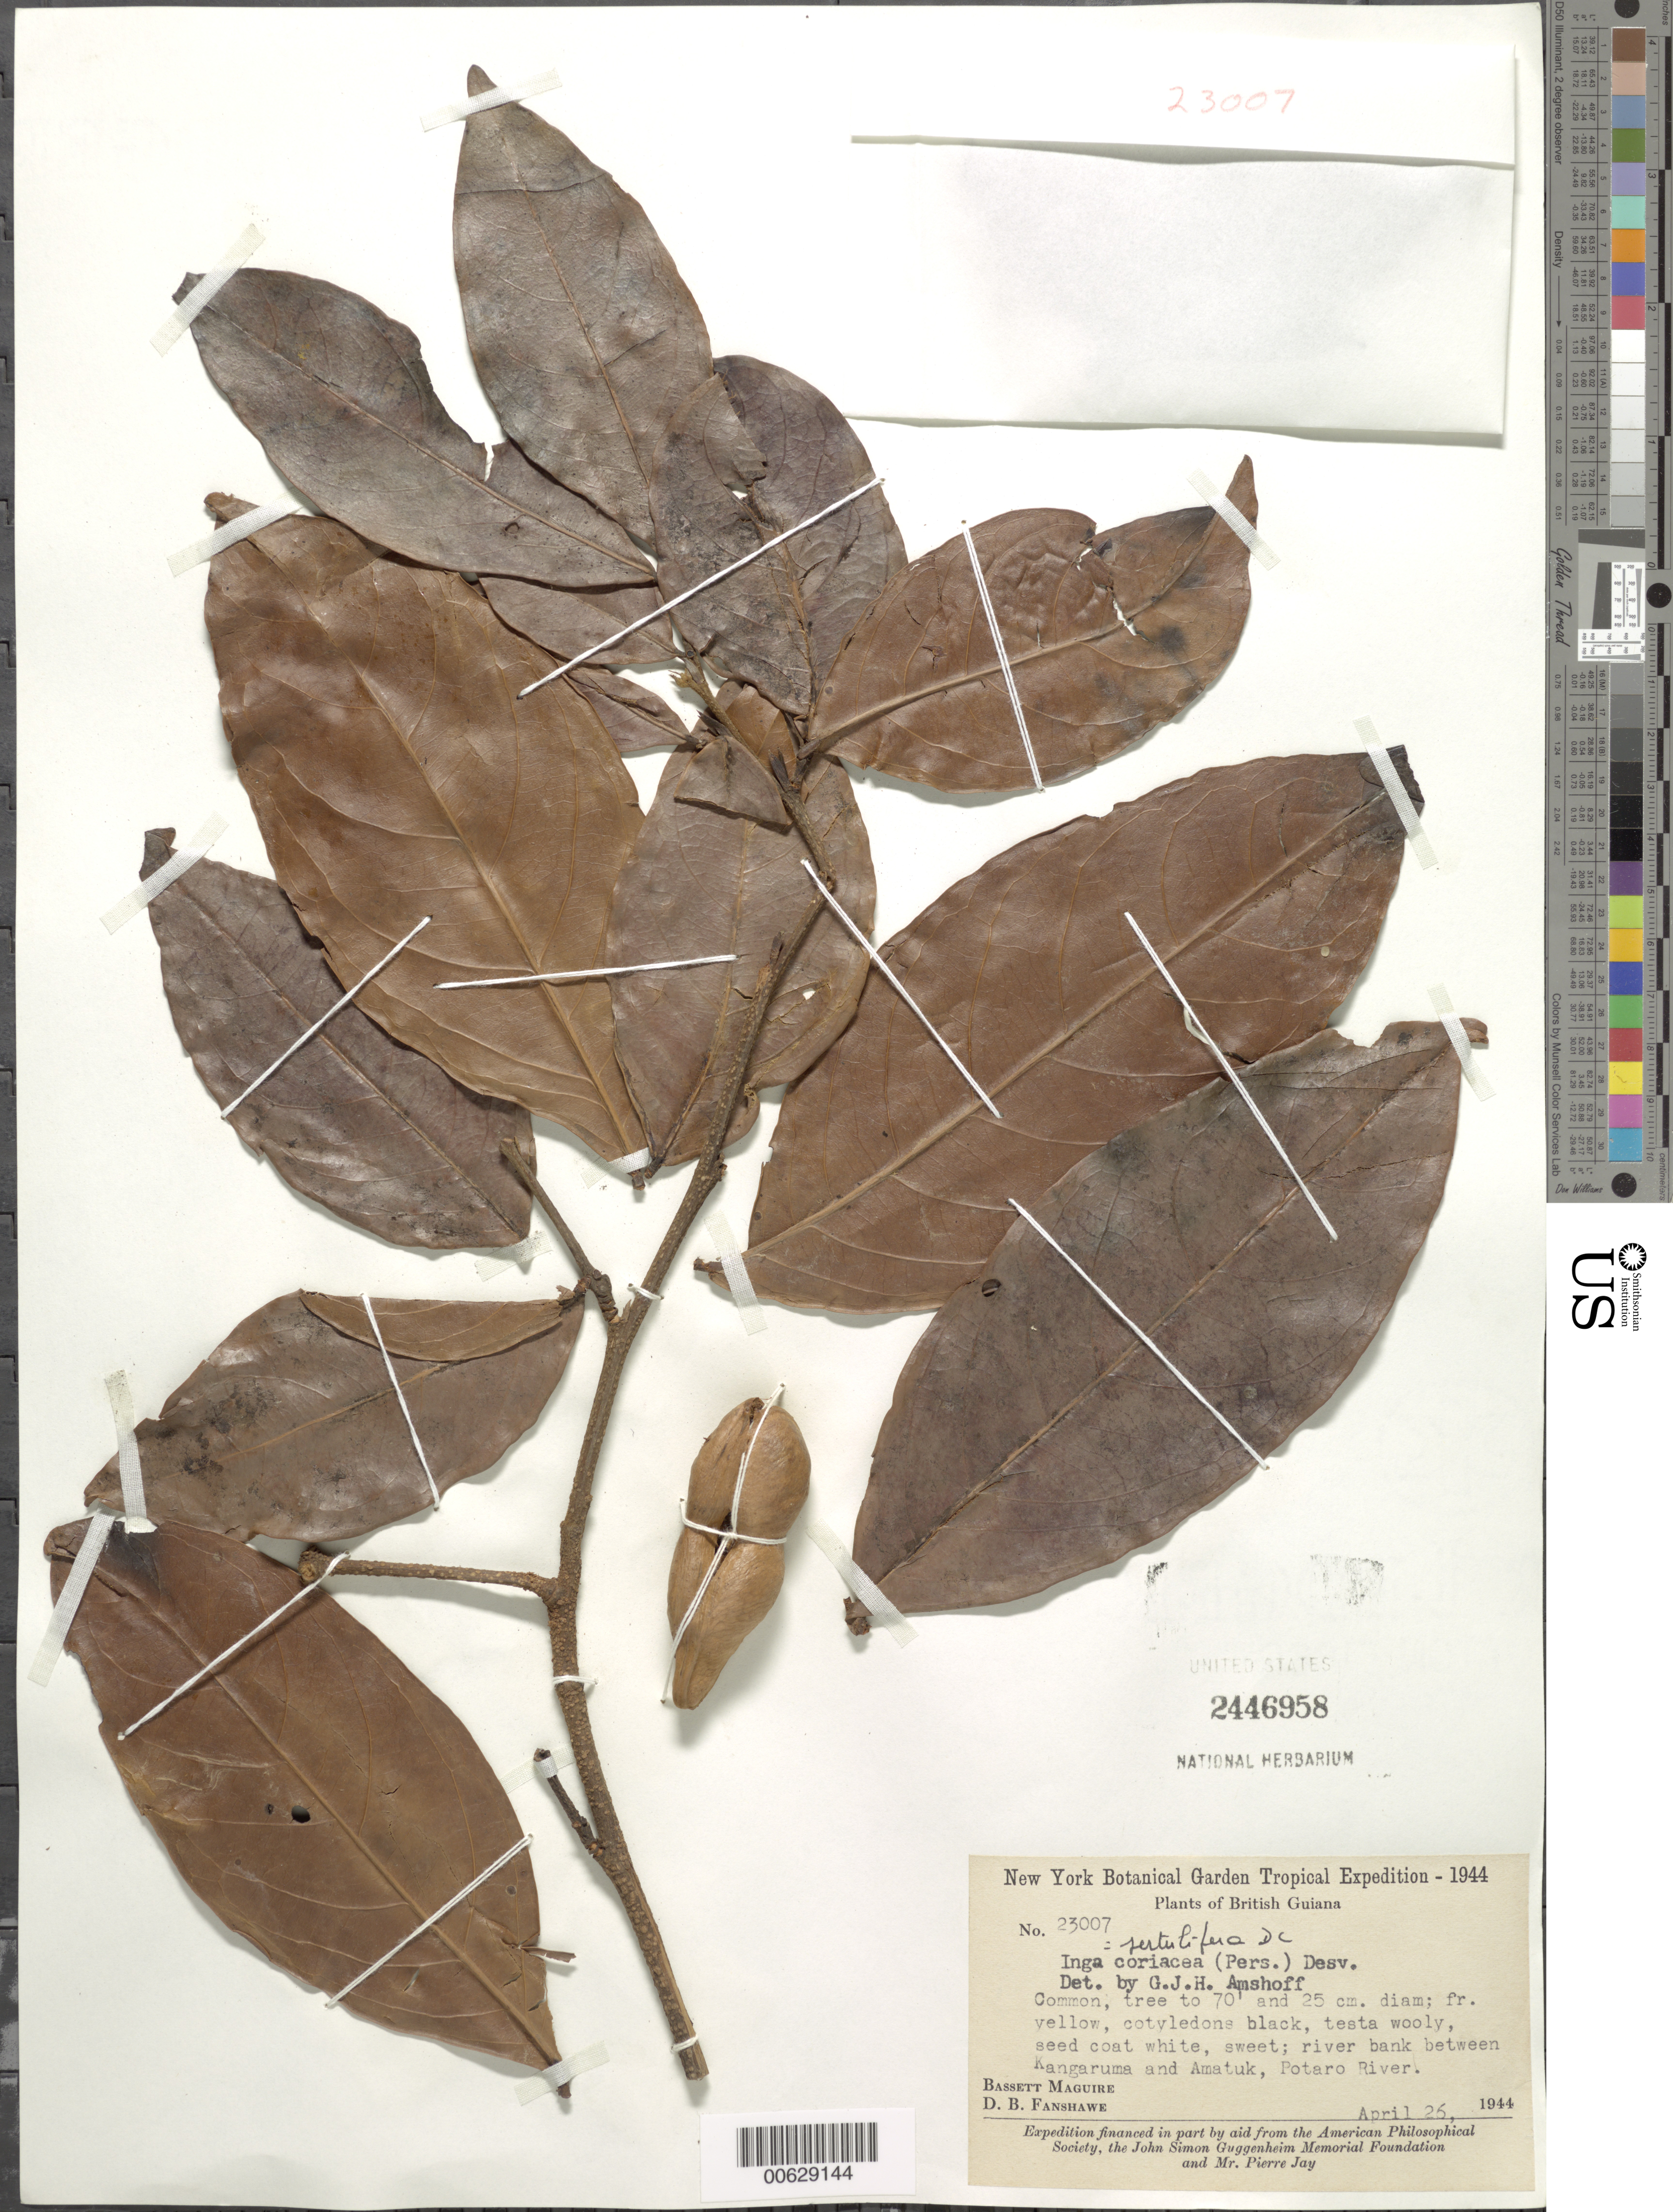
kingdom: Plantae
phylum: Tracheophyta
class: Magnoliopsida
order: Fabales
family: Fabaceae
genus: Inga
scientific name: Inga sertulifera subsp. sertulifera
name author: DC.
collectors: B. Maguire & D. B. Fanshawe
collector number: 23007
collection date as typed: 26-Apr-44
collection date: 1944-04-26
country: Guyana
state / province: Potaro-Siparuni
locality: Kangaruma-Amatuk, riverbank betw., Potaro River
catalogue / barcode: US 2446958